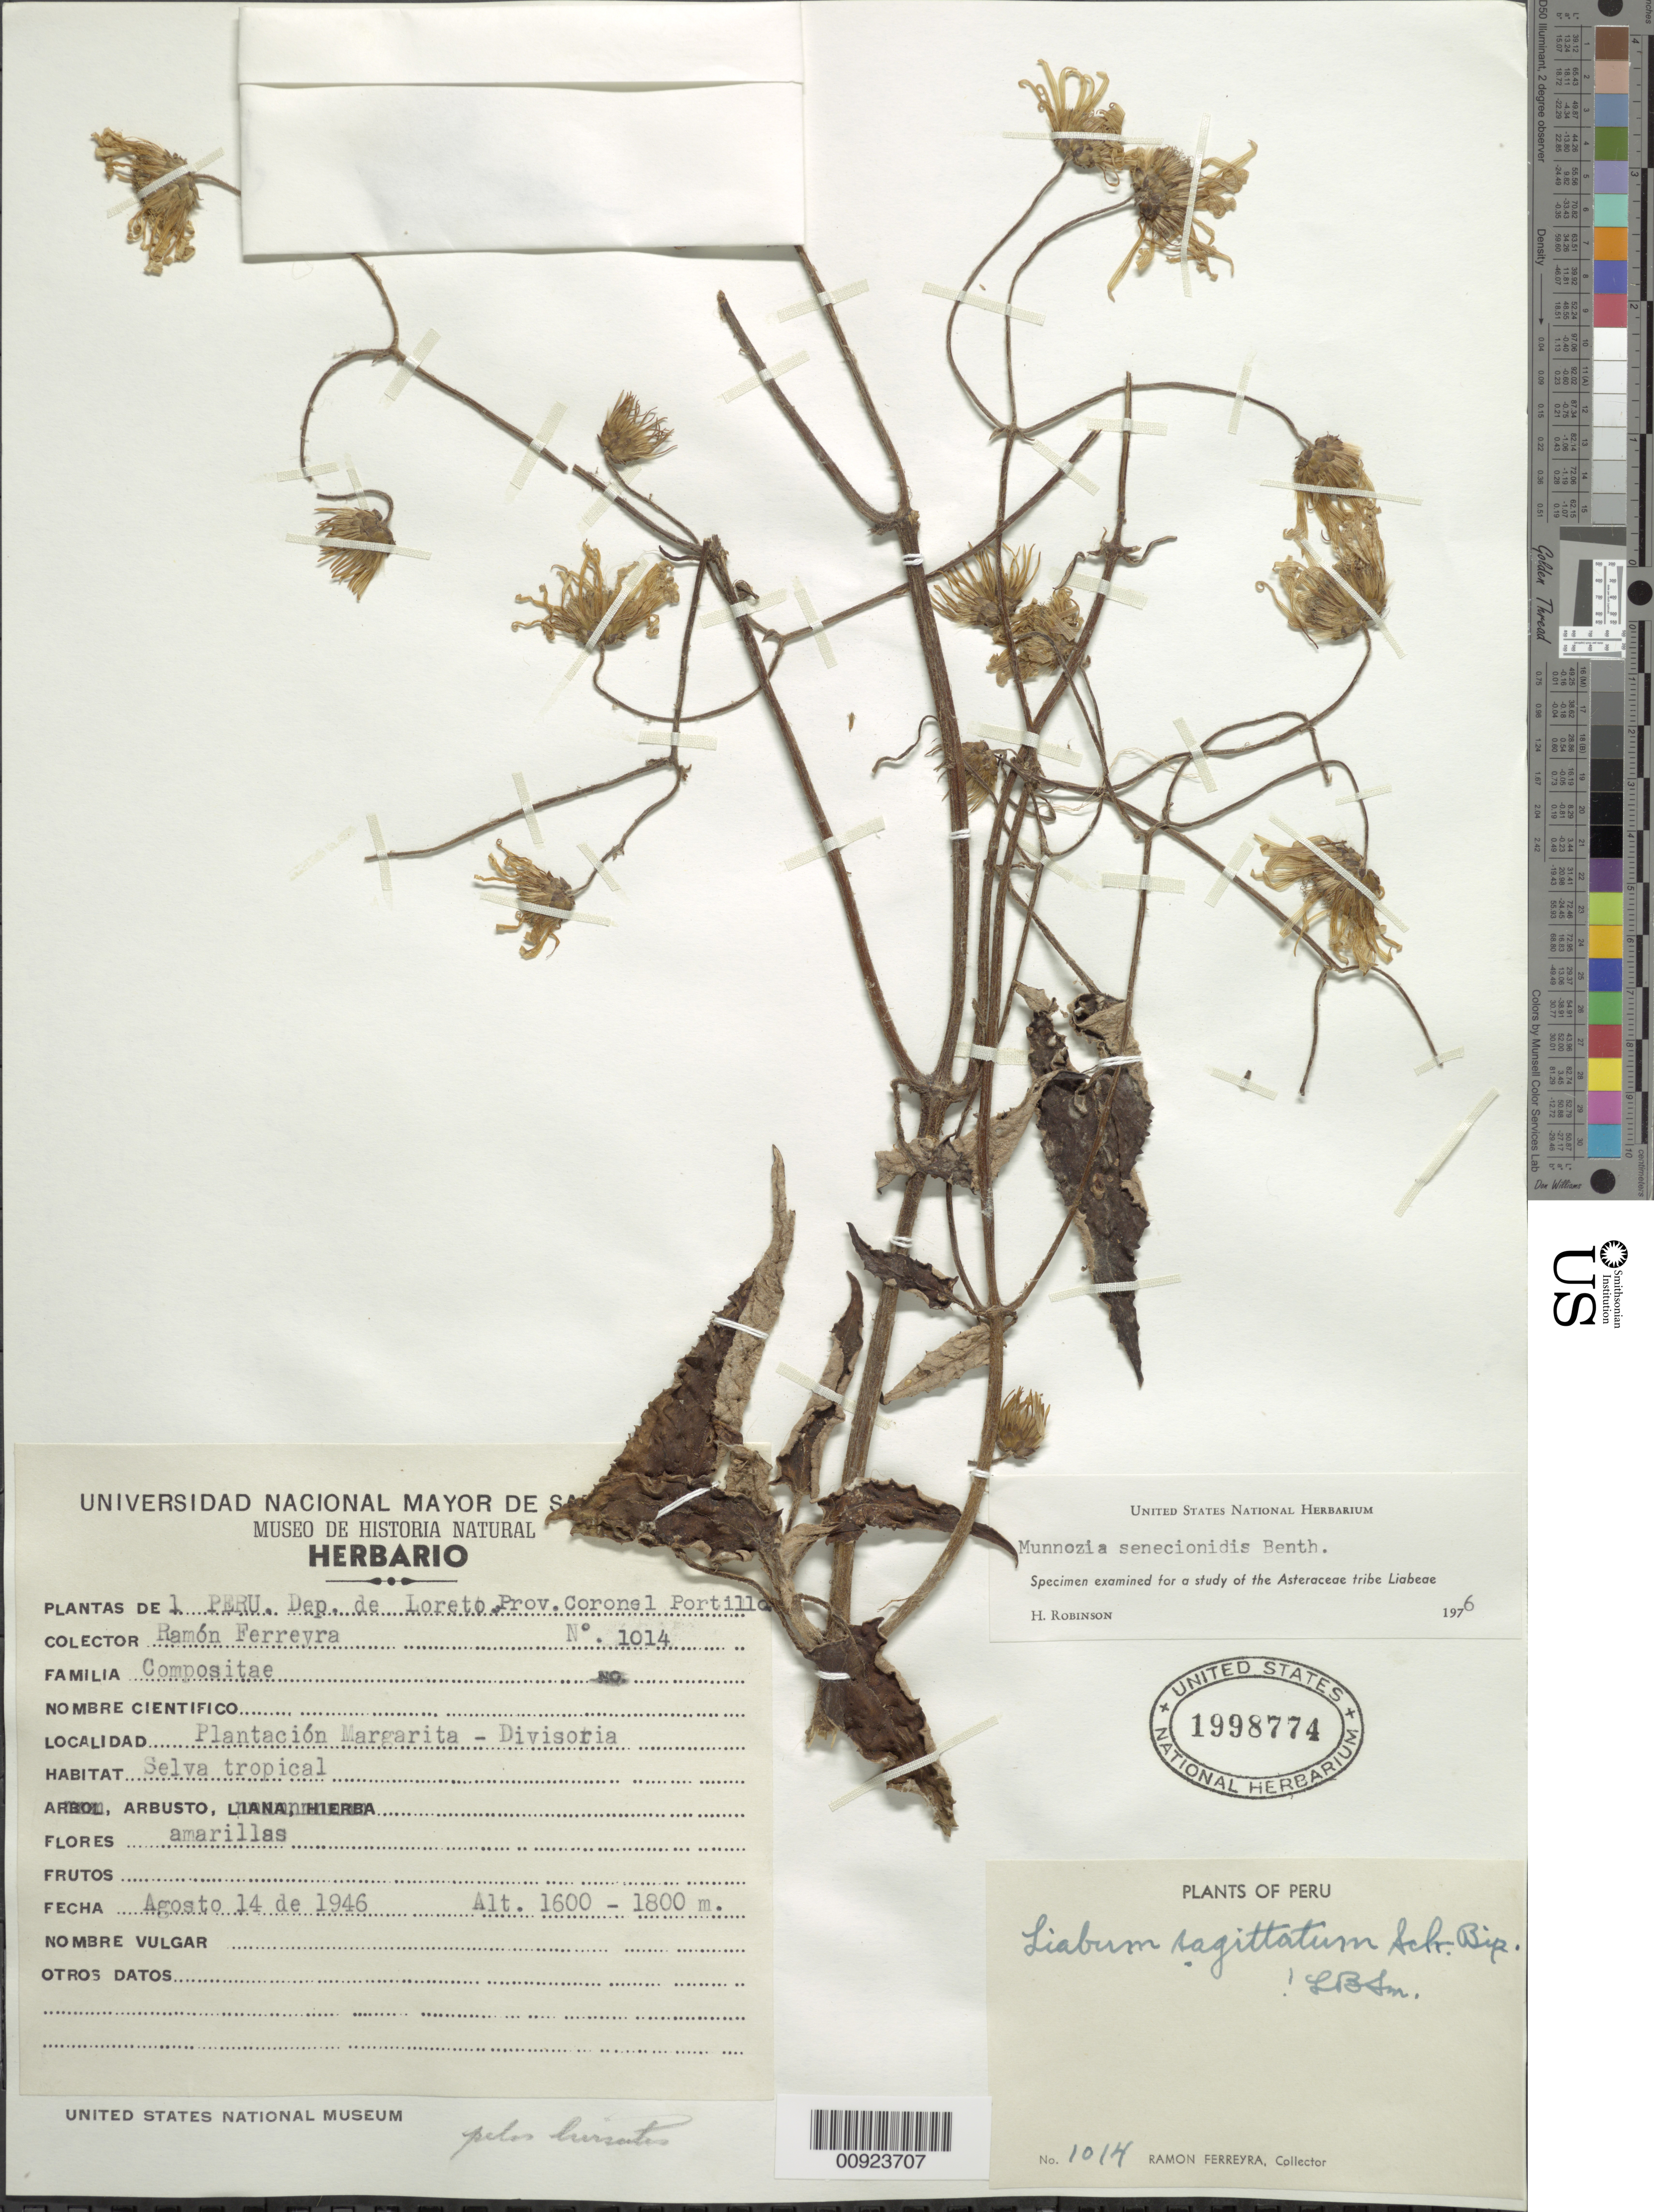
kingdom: Plantae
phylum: Tracheophyta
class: Magnoliopsida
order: Asterales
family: Asteraceae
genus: Munnozia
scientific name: Munnozia senecionidis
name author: Benth.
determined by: Robinson, Harold E., (US)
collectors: R. A. Ferreyra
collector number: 1014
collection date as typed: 14 August 1946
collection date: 1946-08-14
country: Peru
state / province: Ucayali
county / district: Coronel Portillo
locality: Plantación Margarita-Divisoria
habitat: Selva tropica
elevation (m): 1600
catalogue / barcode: US 1998774